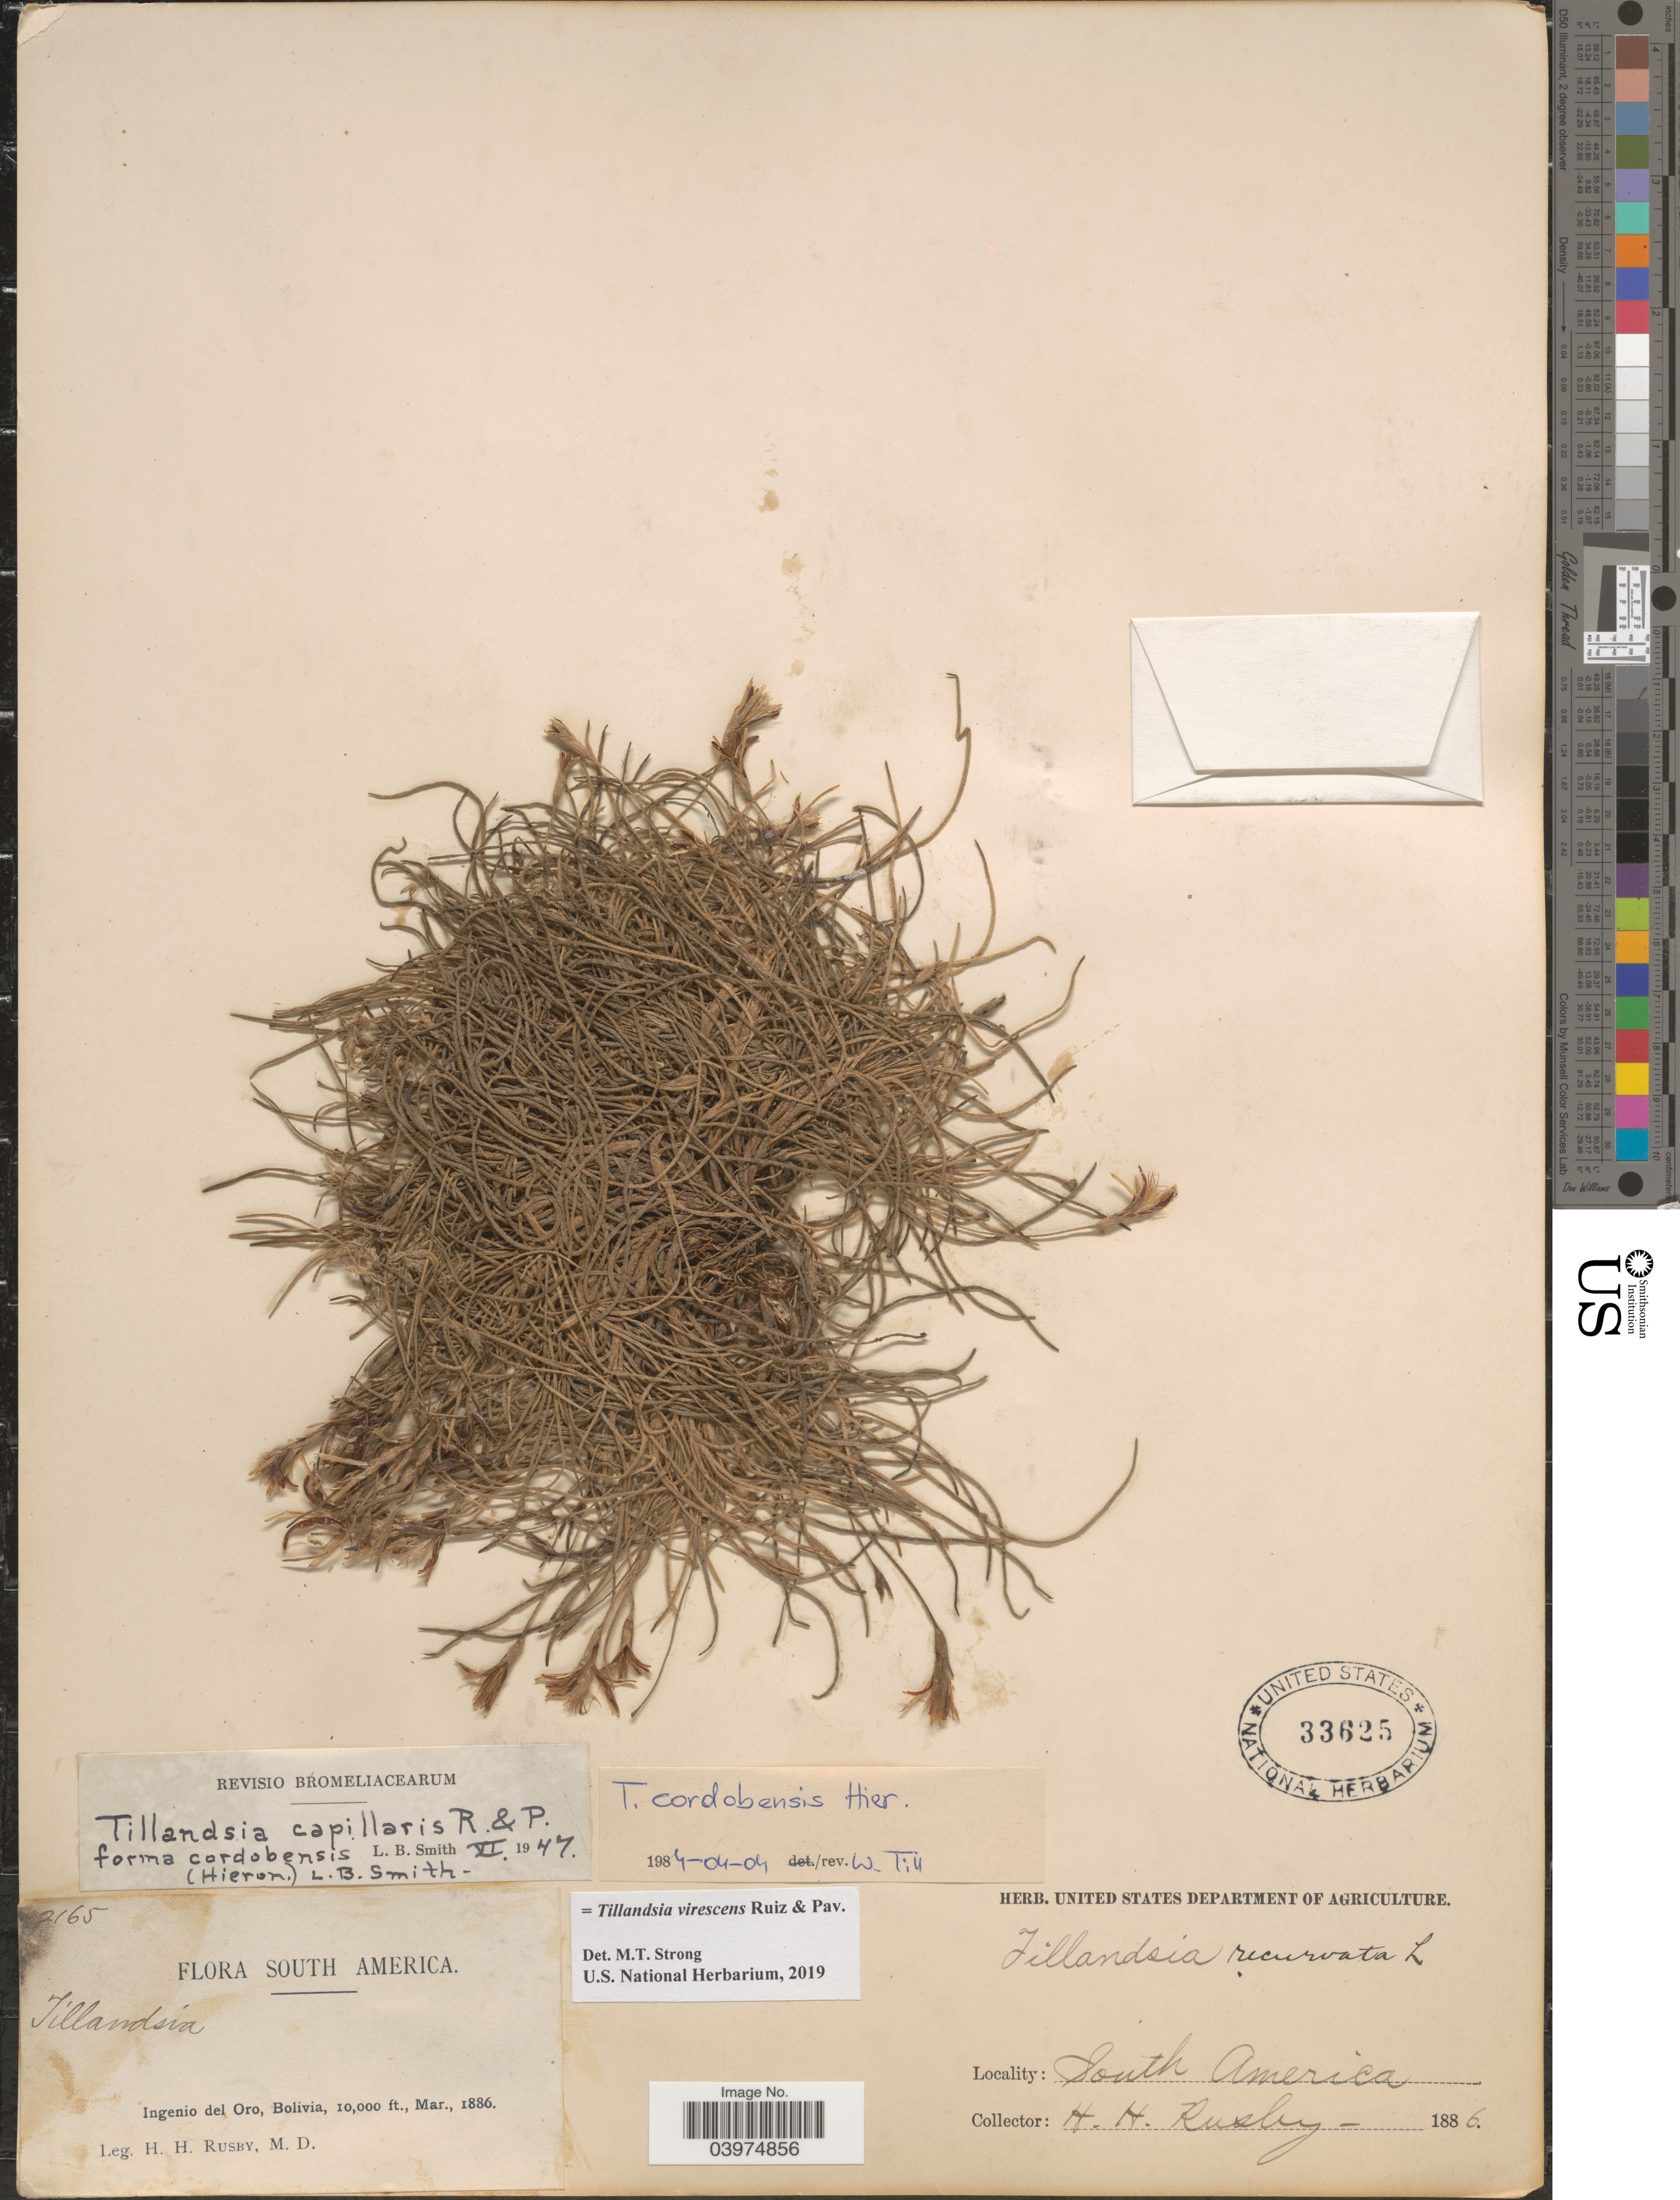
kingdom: Plantae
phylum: Tracheophyta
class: Liliopsida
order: Poales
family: Bromeliaceae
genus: Tillandsia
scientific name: Tillandsia virescens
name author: Ruiz & Pav.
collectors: H. H. Rusby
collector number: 2165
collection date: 1886-03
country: Bolivia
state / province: Potosí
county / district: Potasí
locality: Ingenio del Oro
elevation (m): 3048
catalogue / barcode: US 33625